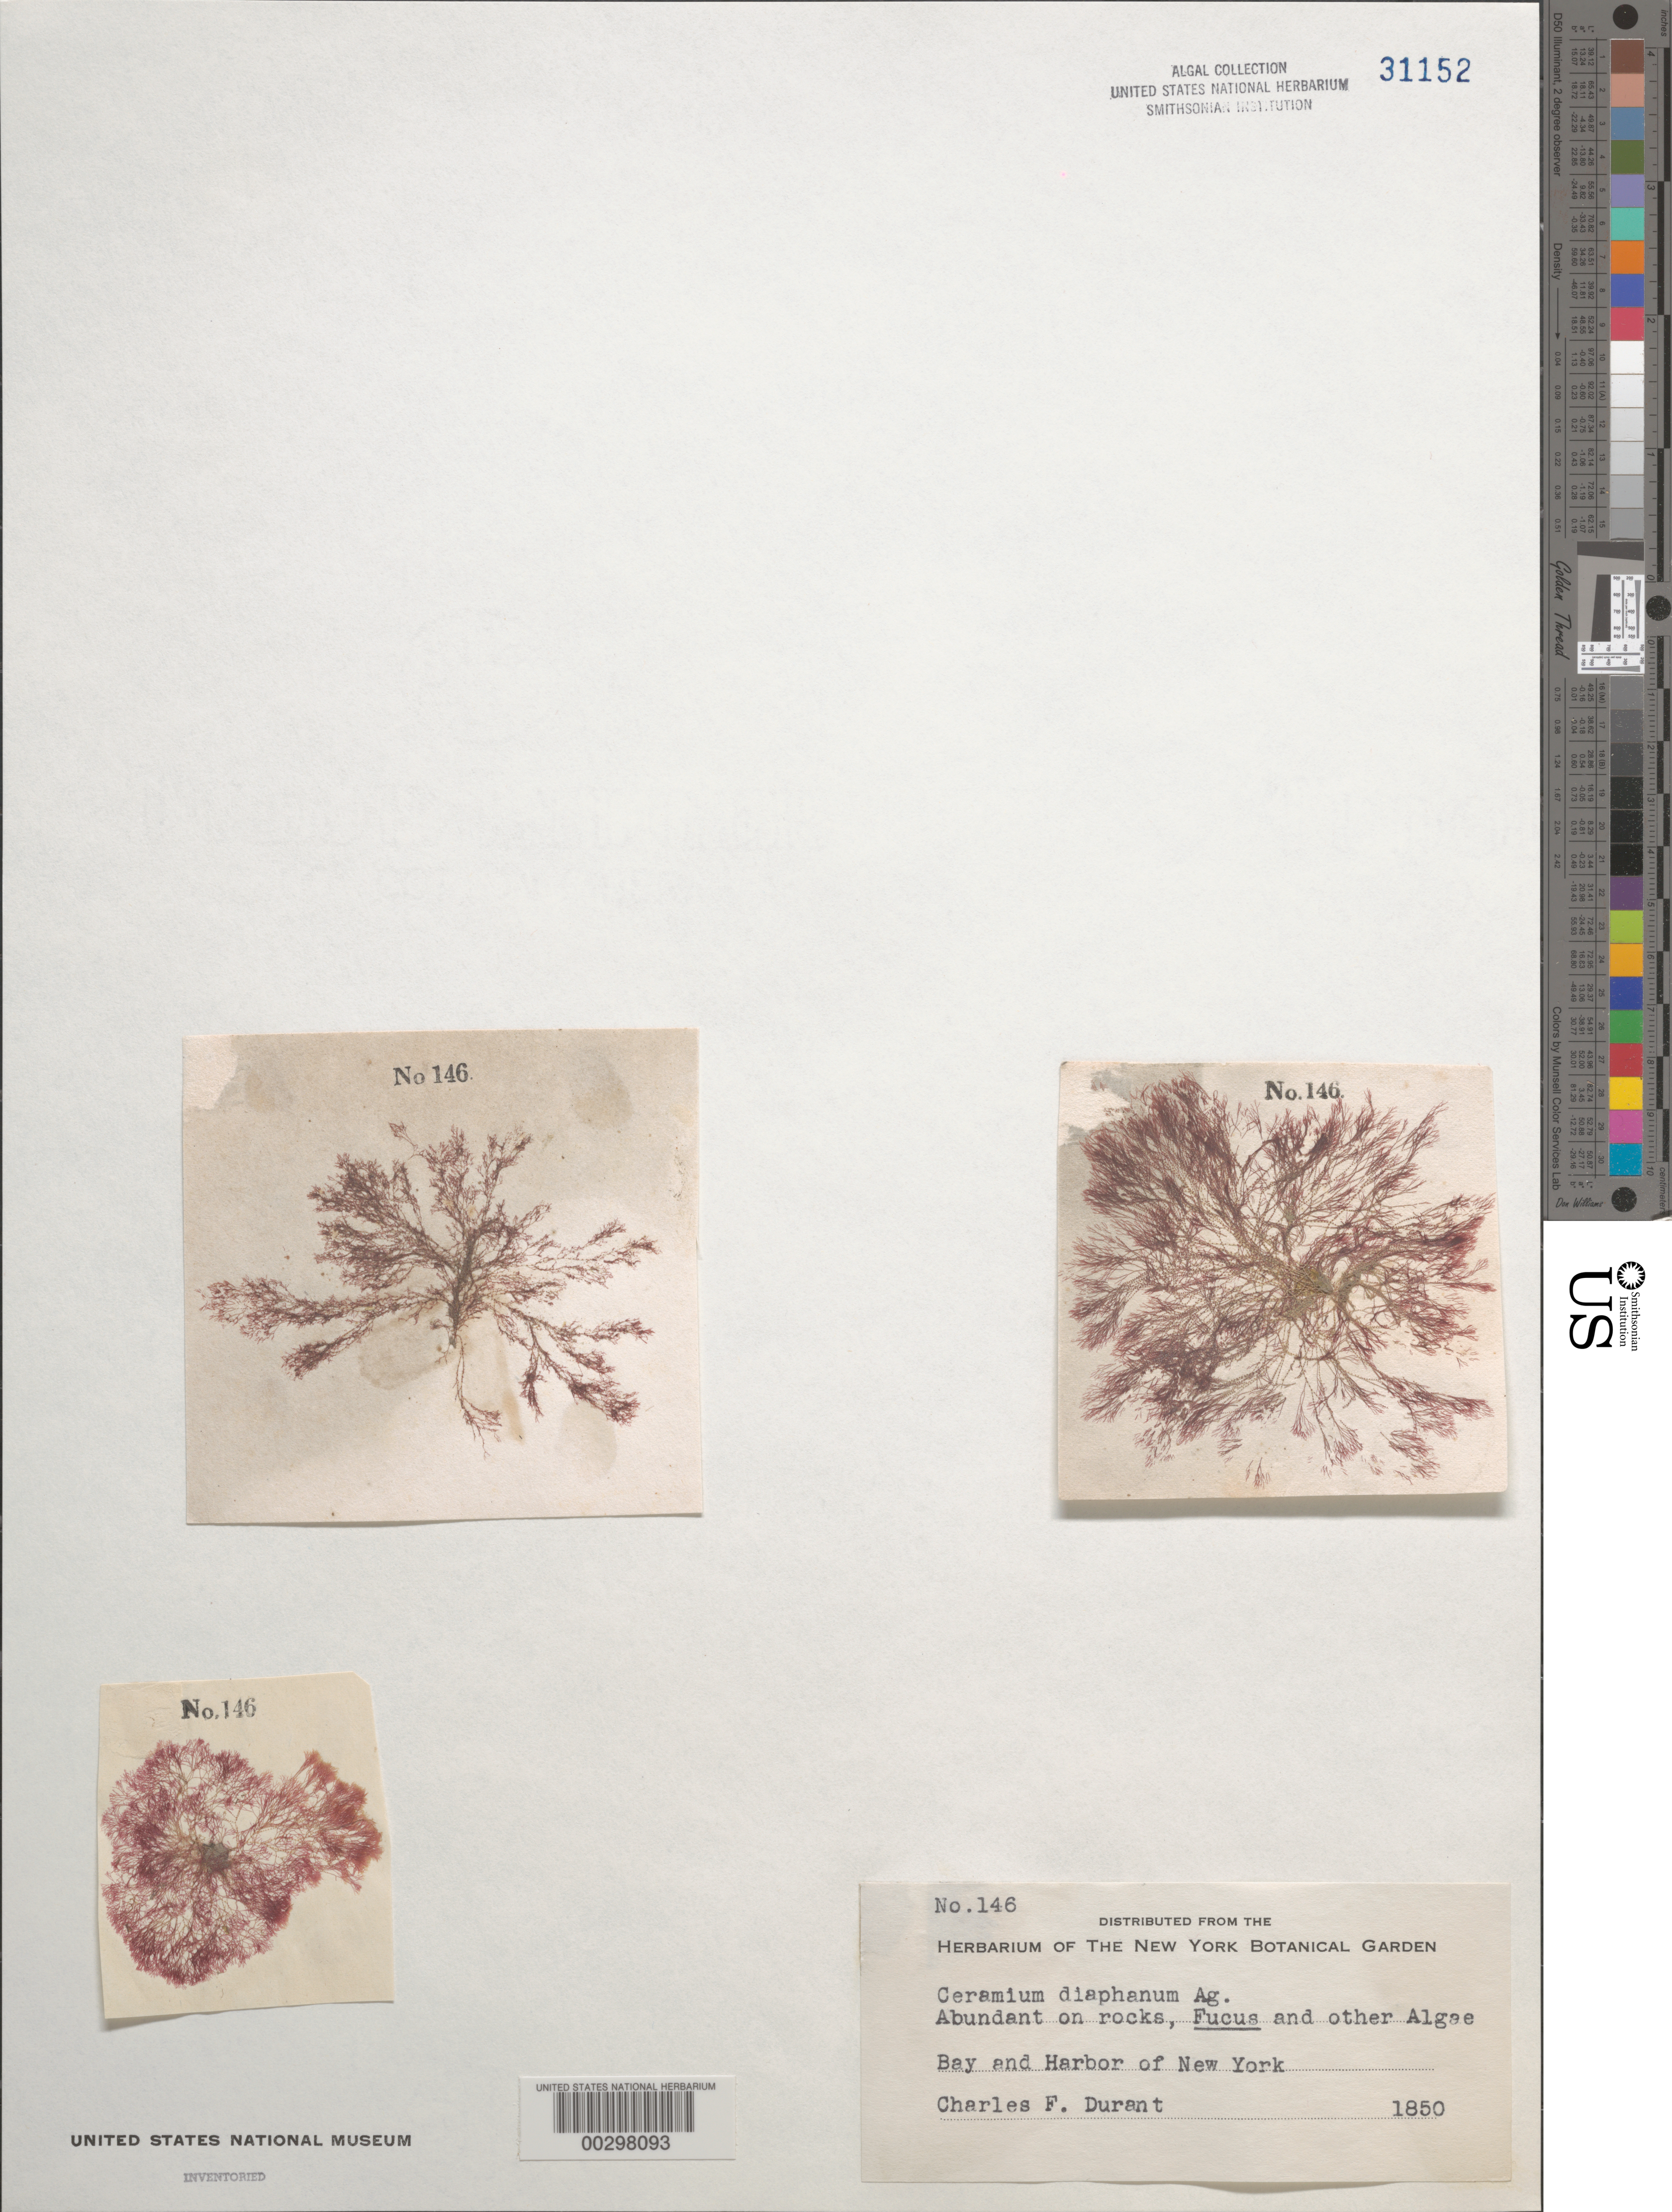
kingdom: Plantae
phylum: Rhodophyta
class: Florideophyceae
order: Ceramiales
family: Ceramiaceae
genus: Ceramium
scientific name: Ceramium diaphanum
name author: (Lightf.) Roth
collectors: C. Durant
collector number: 146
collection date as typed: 1850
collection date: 1850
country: United States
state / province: New York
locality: New York Bay and New York Harbor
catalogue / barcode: US 31152